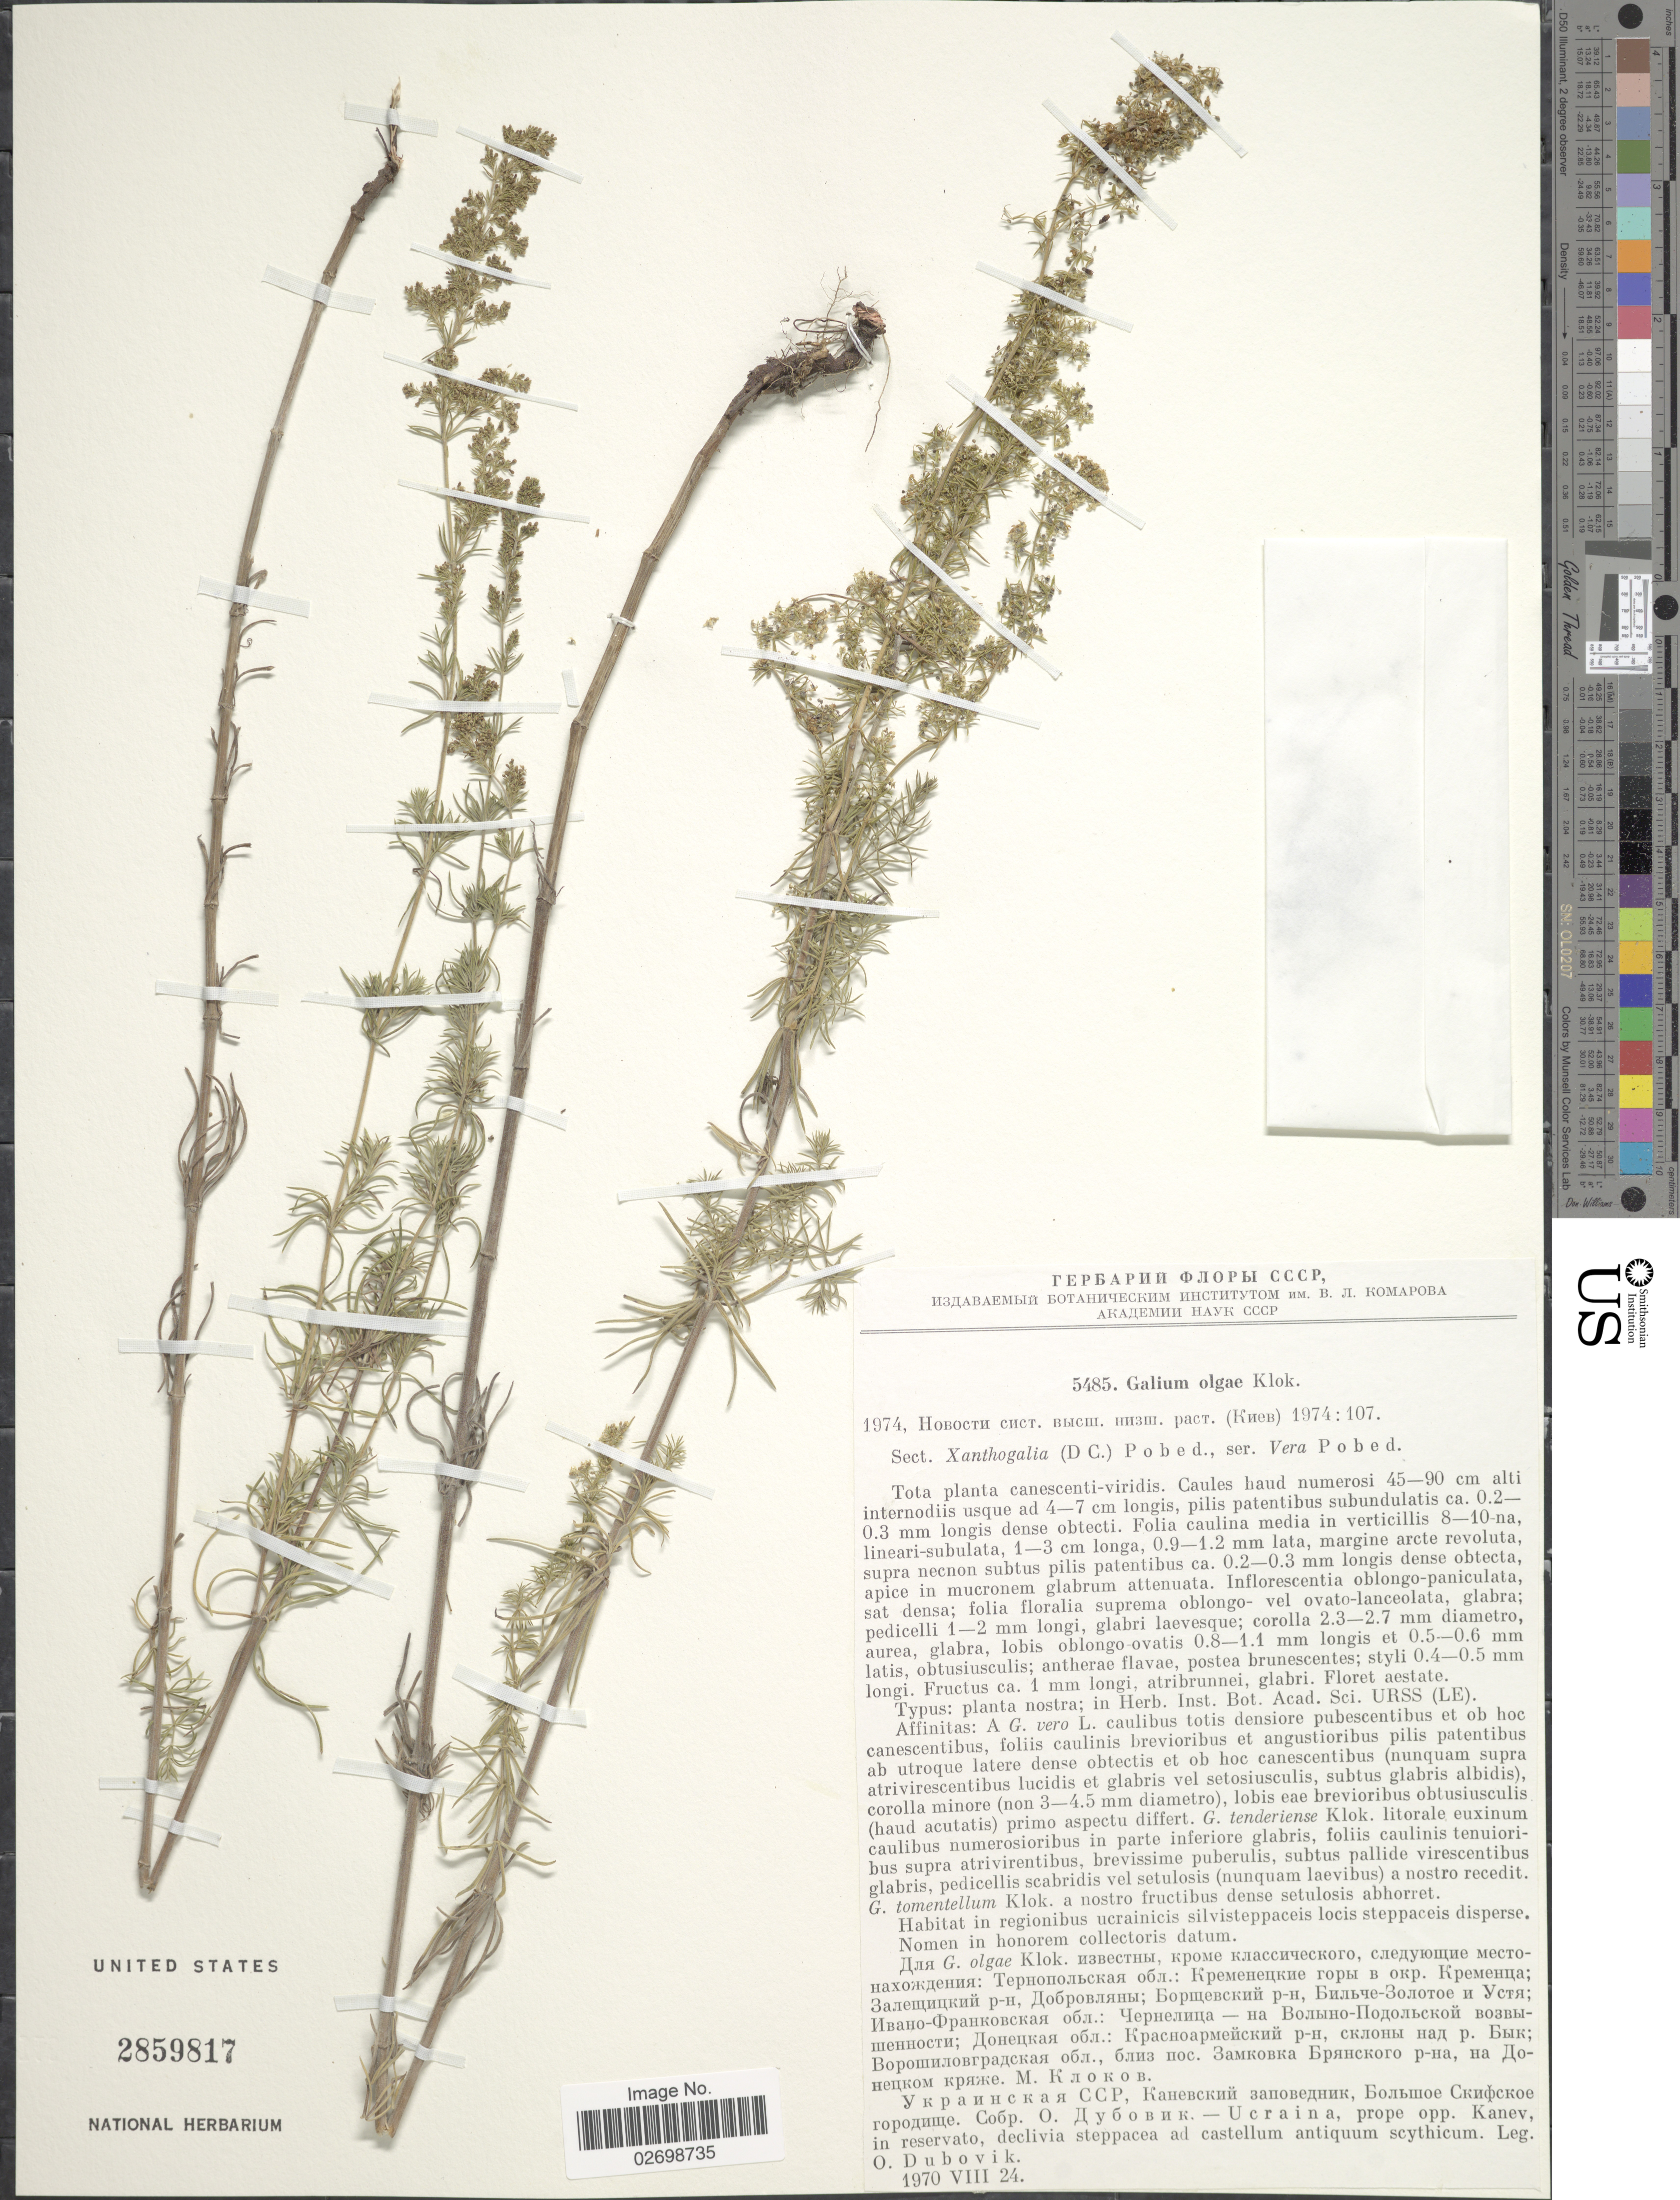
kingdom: Plantae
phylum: Tracheophyta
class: Magnoliopsida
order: Gentianales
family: Rubiaceae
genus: Galium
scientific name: Galium olgae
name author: Klokov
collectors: O. Dubovik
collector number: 5485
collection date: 1970-08-24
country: Ukraine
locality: Ucraina, prope opp, Kanev, in reservato, declivia steppacea ad castellum antiquum seythicum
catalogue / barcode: US 2859817